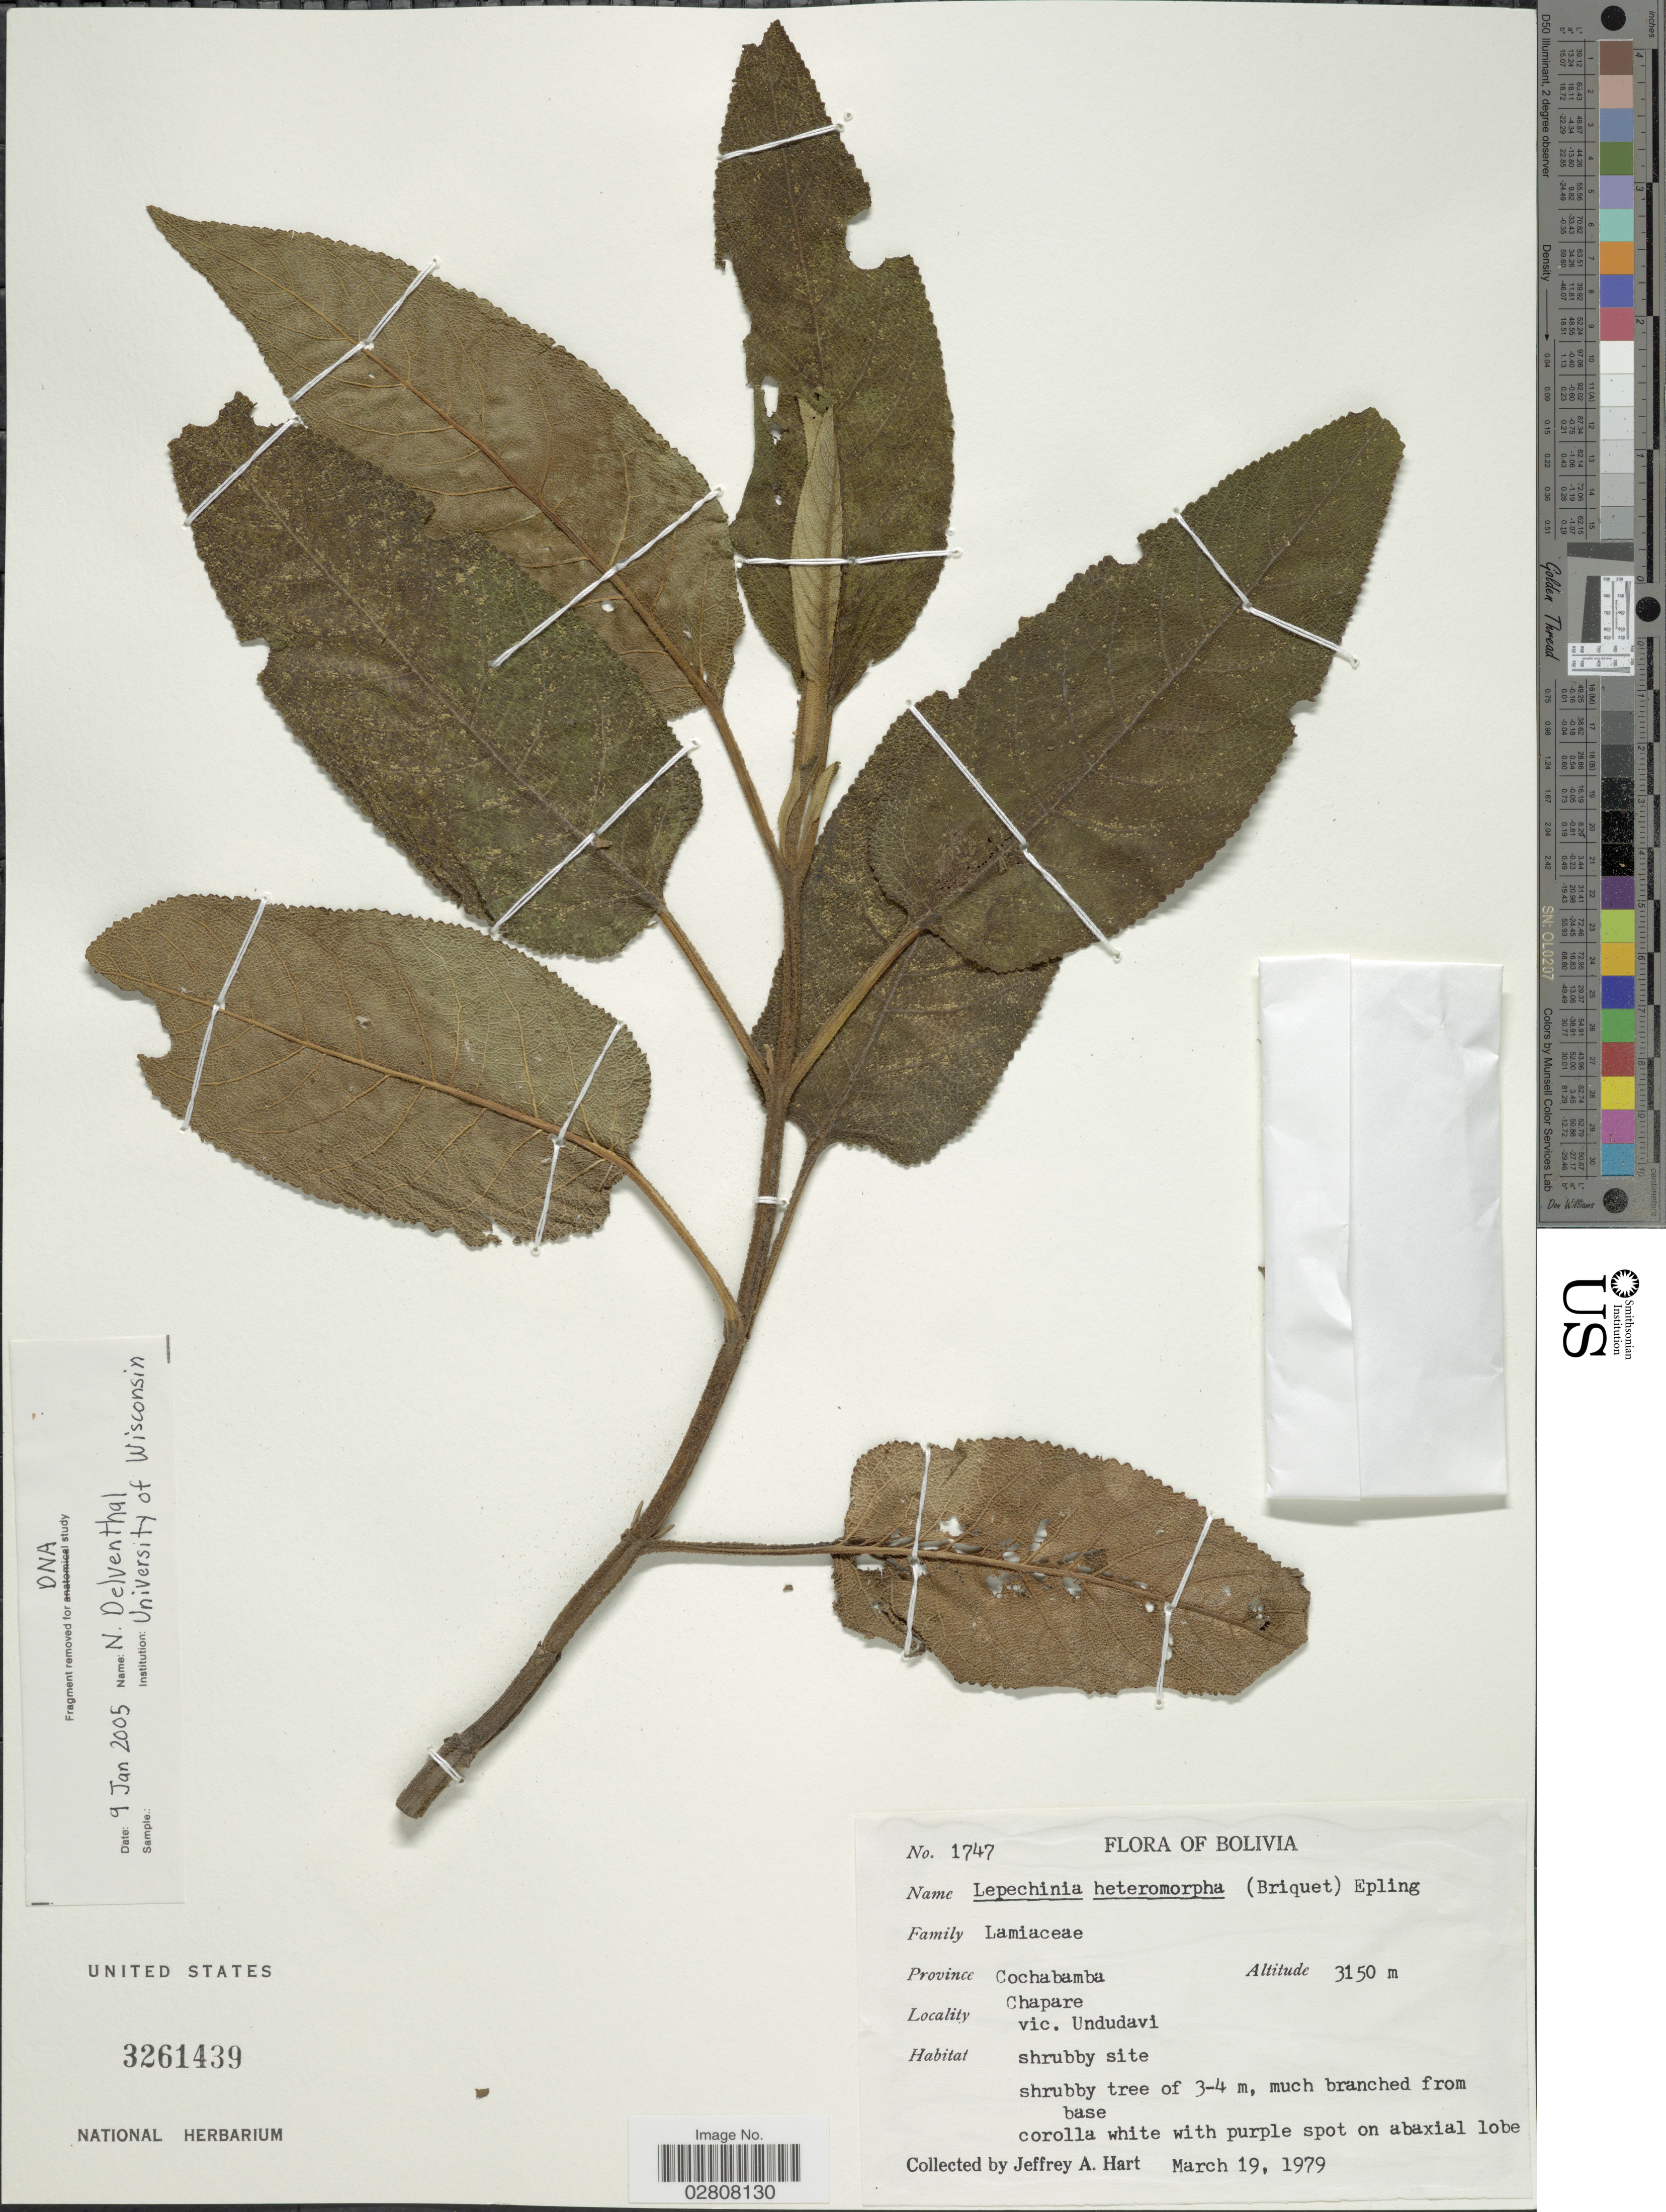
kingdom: Plantae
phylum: Tracheophyta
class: Magnoliopsida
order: Lamiales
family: Lamiaceae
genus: Lepechinia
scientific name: Lepechinia heteromorpha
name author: (Briq.) Epling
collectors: J. A. Hart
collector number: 1747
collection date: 1979-03-19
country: Bolivia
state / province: Cochabamba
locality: Province Cochabamba. Chapare, vic. Undudavi.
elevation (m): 3150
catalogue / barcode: US 3261439